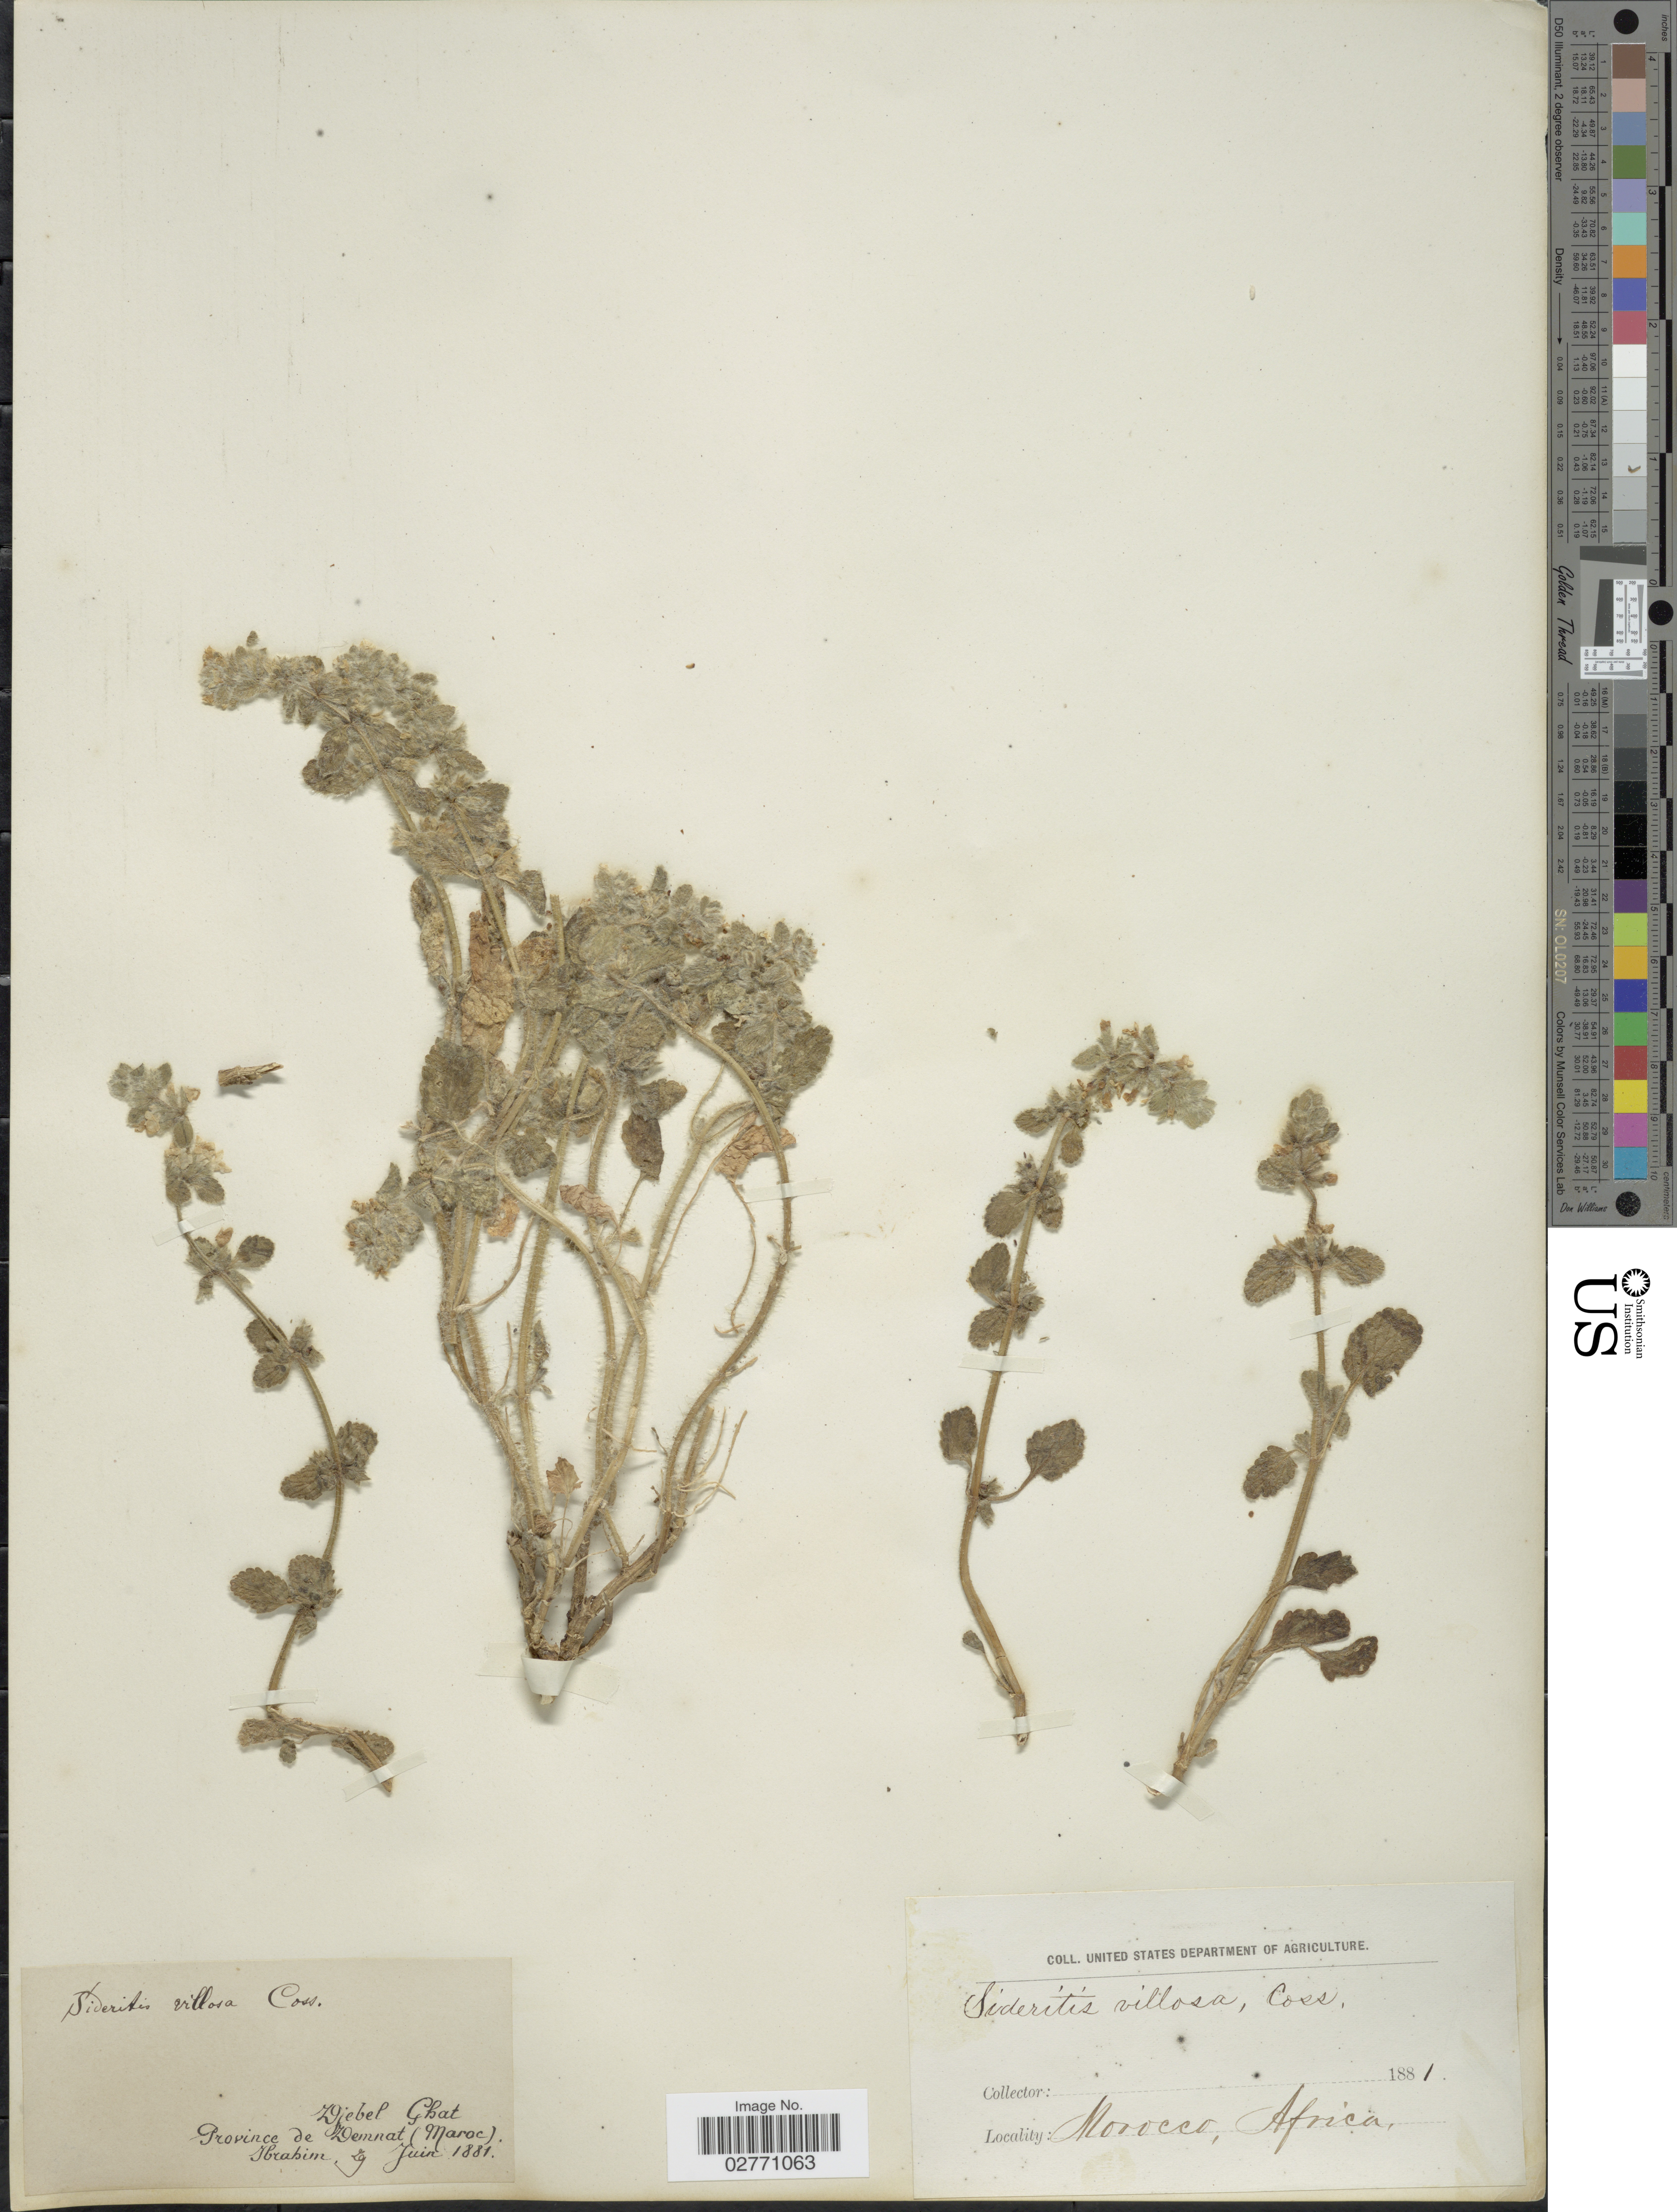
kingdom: Plantae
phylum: Tracheophyta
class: Magnoliopsida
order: Lamiales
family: Lamiaceae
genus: Sideritis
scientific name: Sideritis villosa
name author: Coss. & Ball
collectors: -. Ibrahim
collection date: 1881-06-29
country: Morocco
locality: Djebel Ghat. Province de Demnat (Maroc).